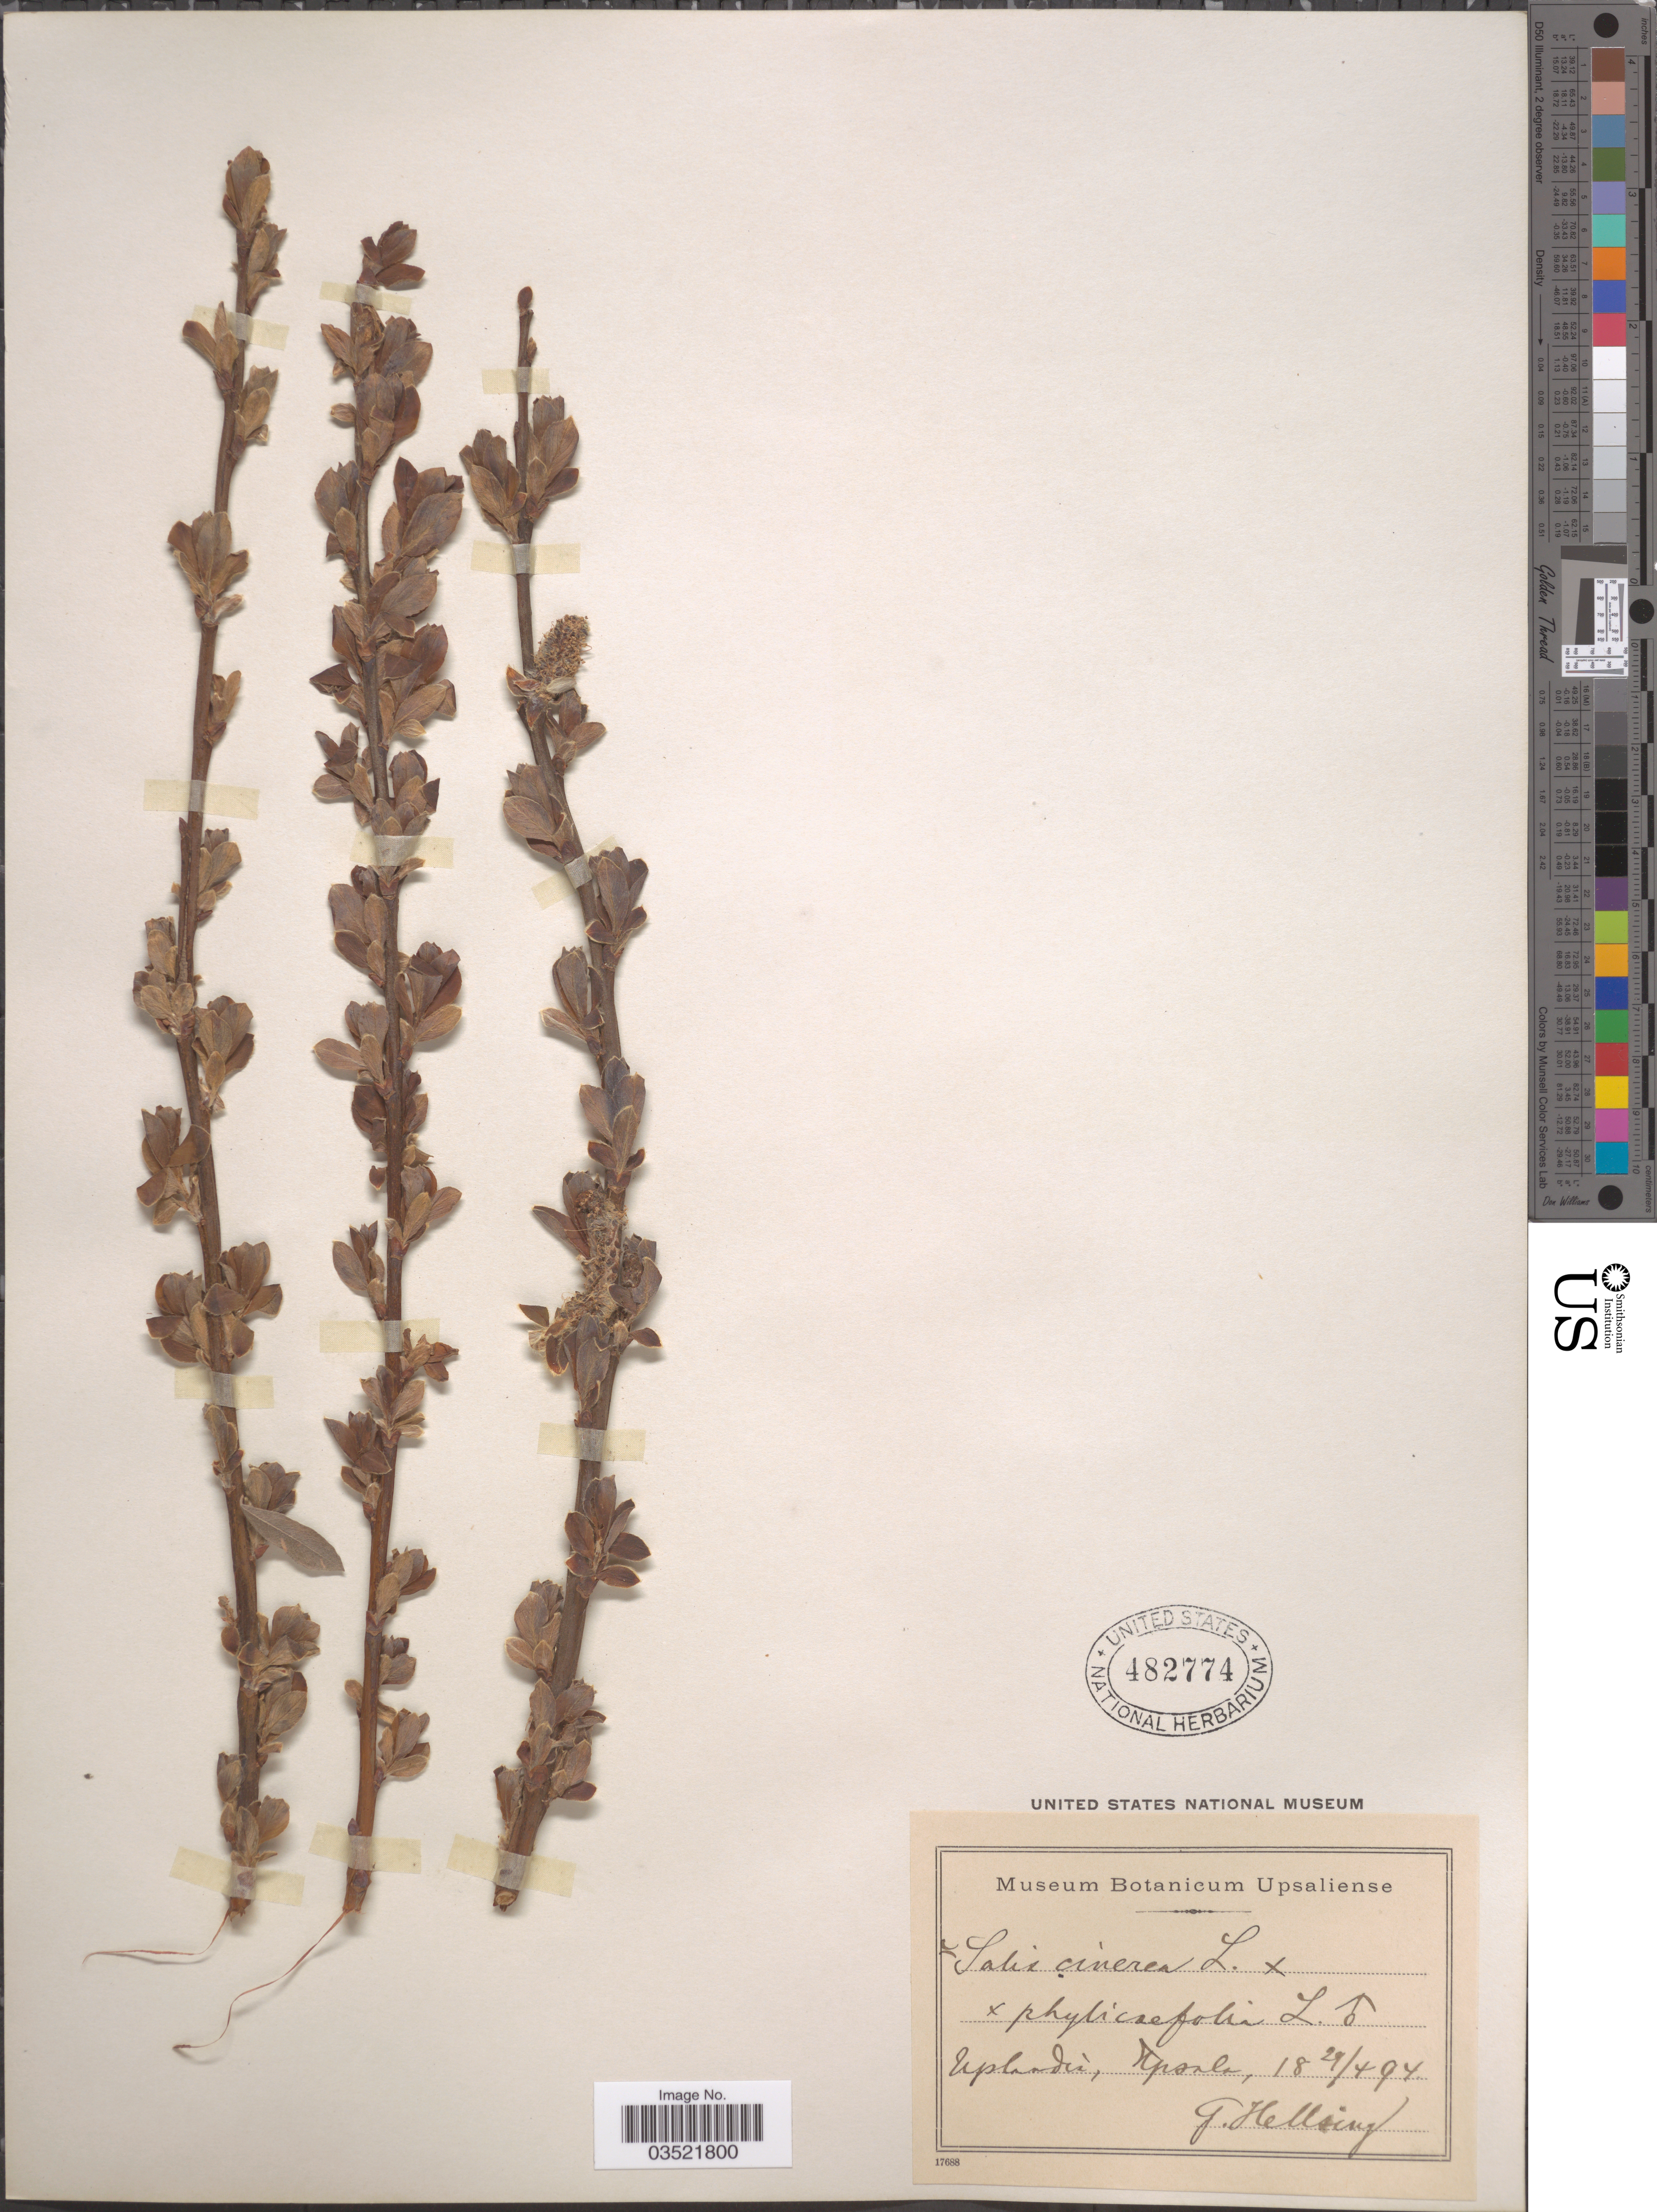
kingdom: Plantae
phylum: Tracheophyta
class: Magnoliopsida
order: Malpighiales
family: Salicaceae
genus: Salix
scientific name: Salix cinerea x S. phylicaefolia Wulfen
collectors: G. Hellsing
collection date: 1894-04-29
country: Sweden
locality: Uplandia, Upsala.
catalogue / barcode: US 482774